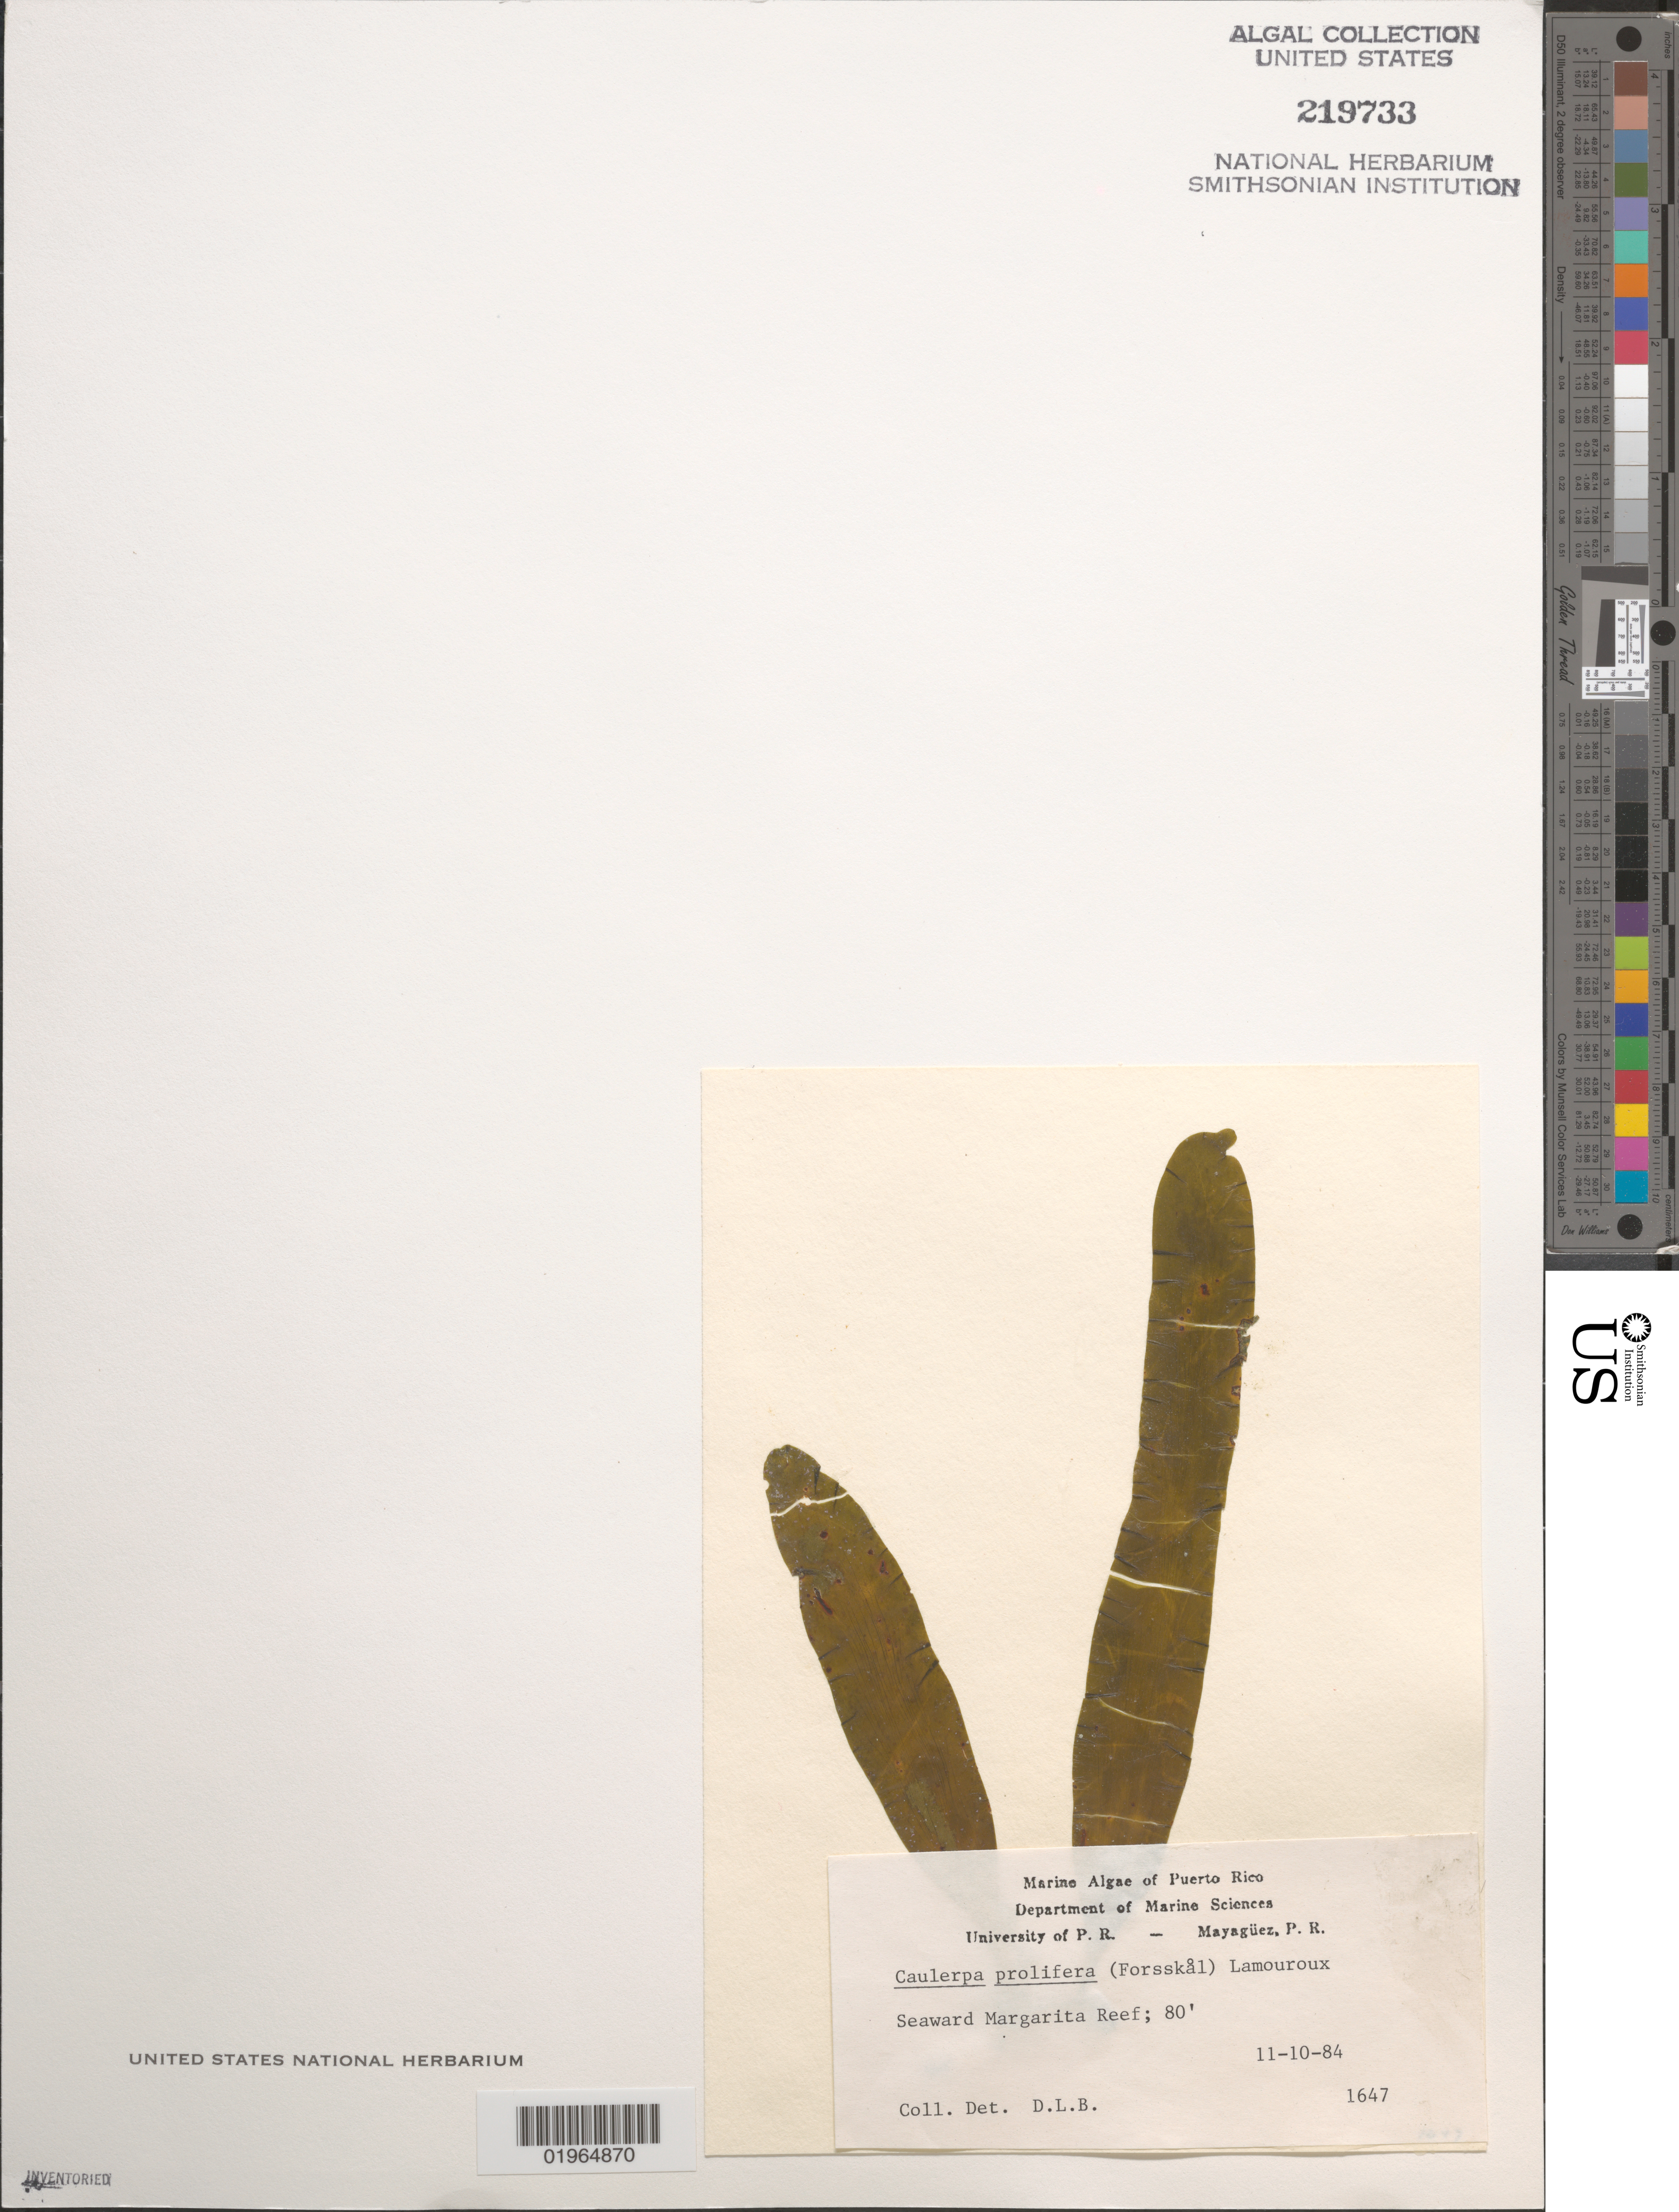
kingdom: Plantae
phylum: Chlorophyta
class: Ulvophyceae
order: Bryopsidales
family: Caulerpaceae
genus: Caulerpa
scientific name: Caulerpa prolifera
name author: (Forssk.) J.V.Lamouroux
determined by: Ballantine, D. L.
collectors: D.L. Ballantine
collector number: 1647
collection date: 1984-11-10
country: Puerto Rico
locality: Seaward Margarita Reef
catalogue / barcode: US 219733